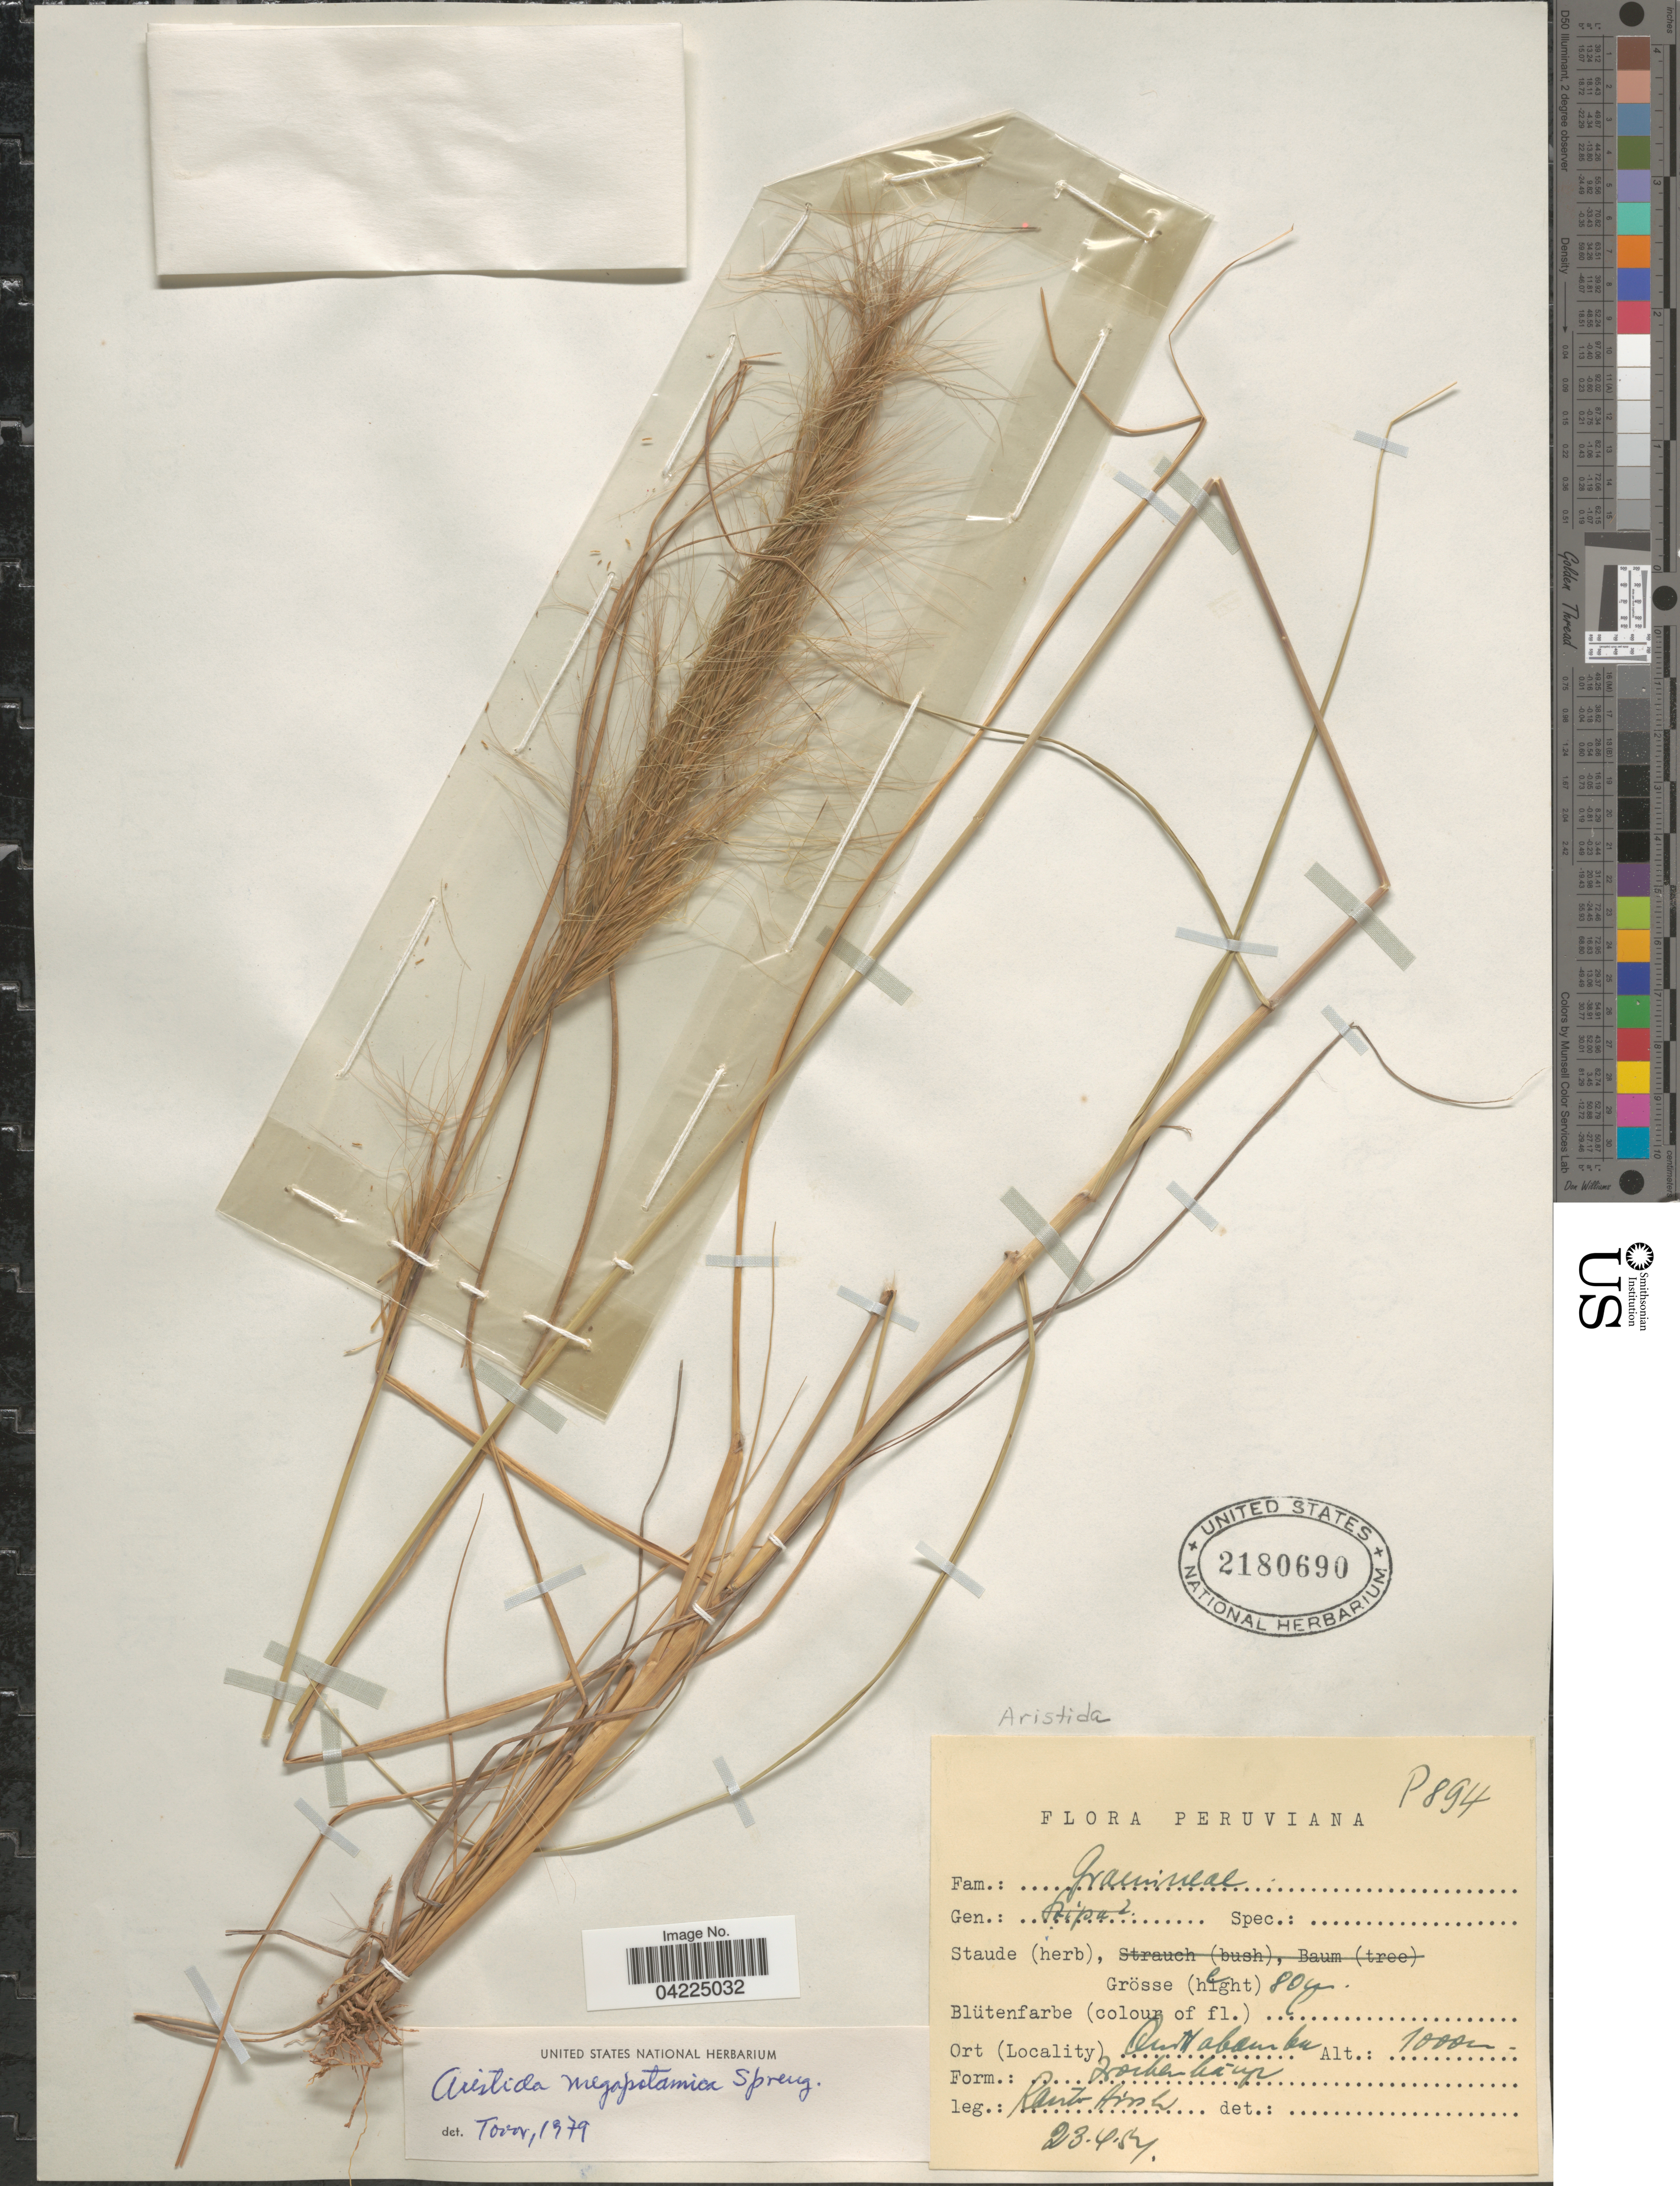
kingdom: Plantae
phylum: Tracheophyta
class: Liliopsida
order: Poales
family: Poaceae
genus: Aristida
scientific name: Aristida megapotamica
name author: Spreng.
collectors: Rauh-Hirsch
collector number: P894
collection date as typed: Transcribed d/m/y: 23/4/57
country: Peru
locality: Quillabamba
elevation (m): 1000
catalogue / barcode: US 2180690